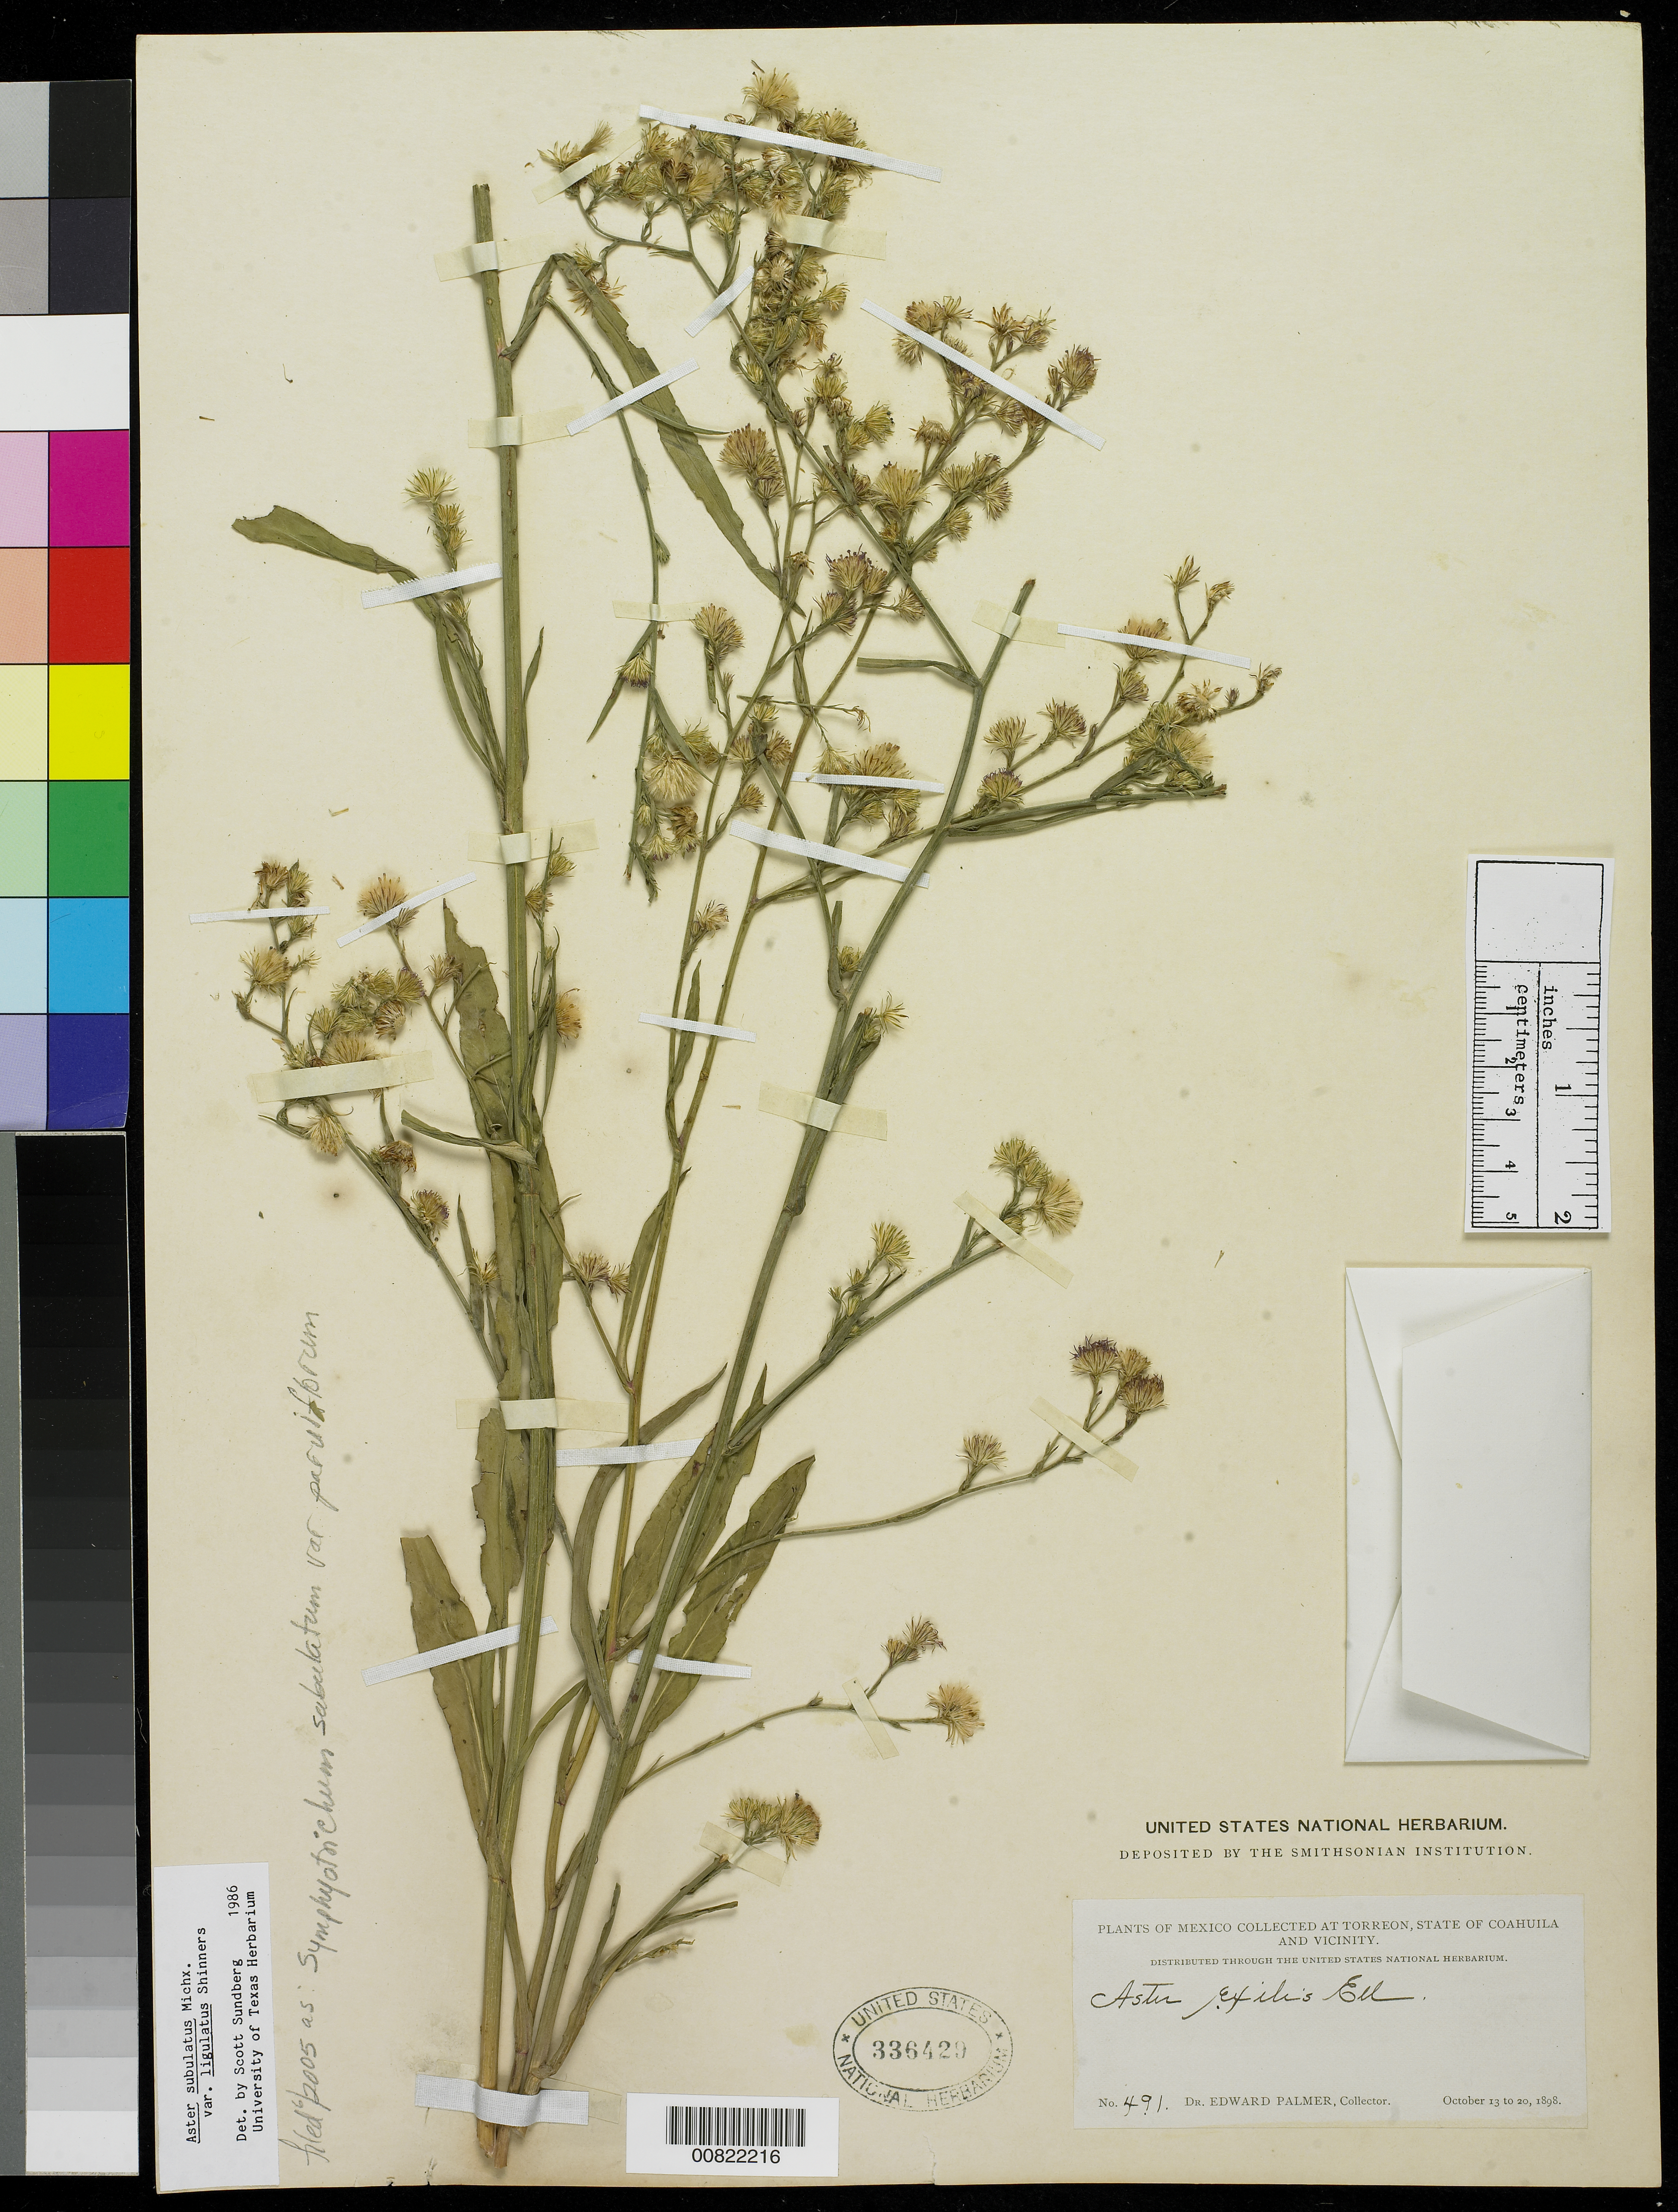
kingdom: Plantae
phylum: Tracheophyta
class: Magnoliopsida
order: Asterales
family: Asteraceae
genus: Symphyotrichum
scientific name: Symphyotrichum subulatum var. parviflorum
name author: (Nees) S.D. Sundb.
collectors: E. Palmer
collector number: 491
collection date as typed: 13 Oct 1898 to 20 Oct 1898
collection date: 1898-10-13/1898-10-20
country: Mexico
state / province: Coahuila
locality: Torreon, Coahuila and vicinity.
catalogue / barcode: US 336429